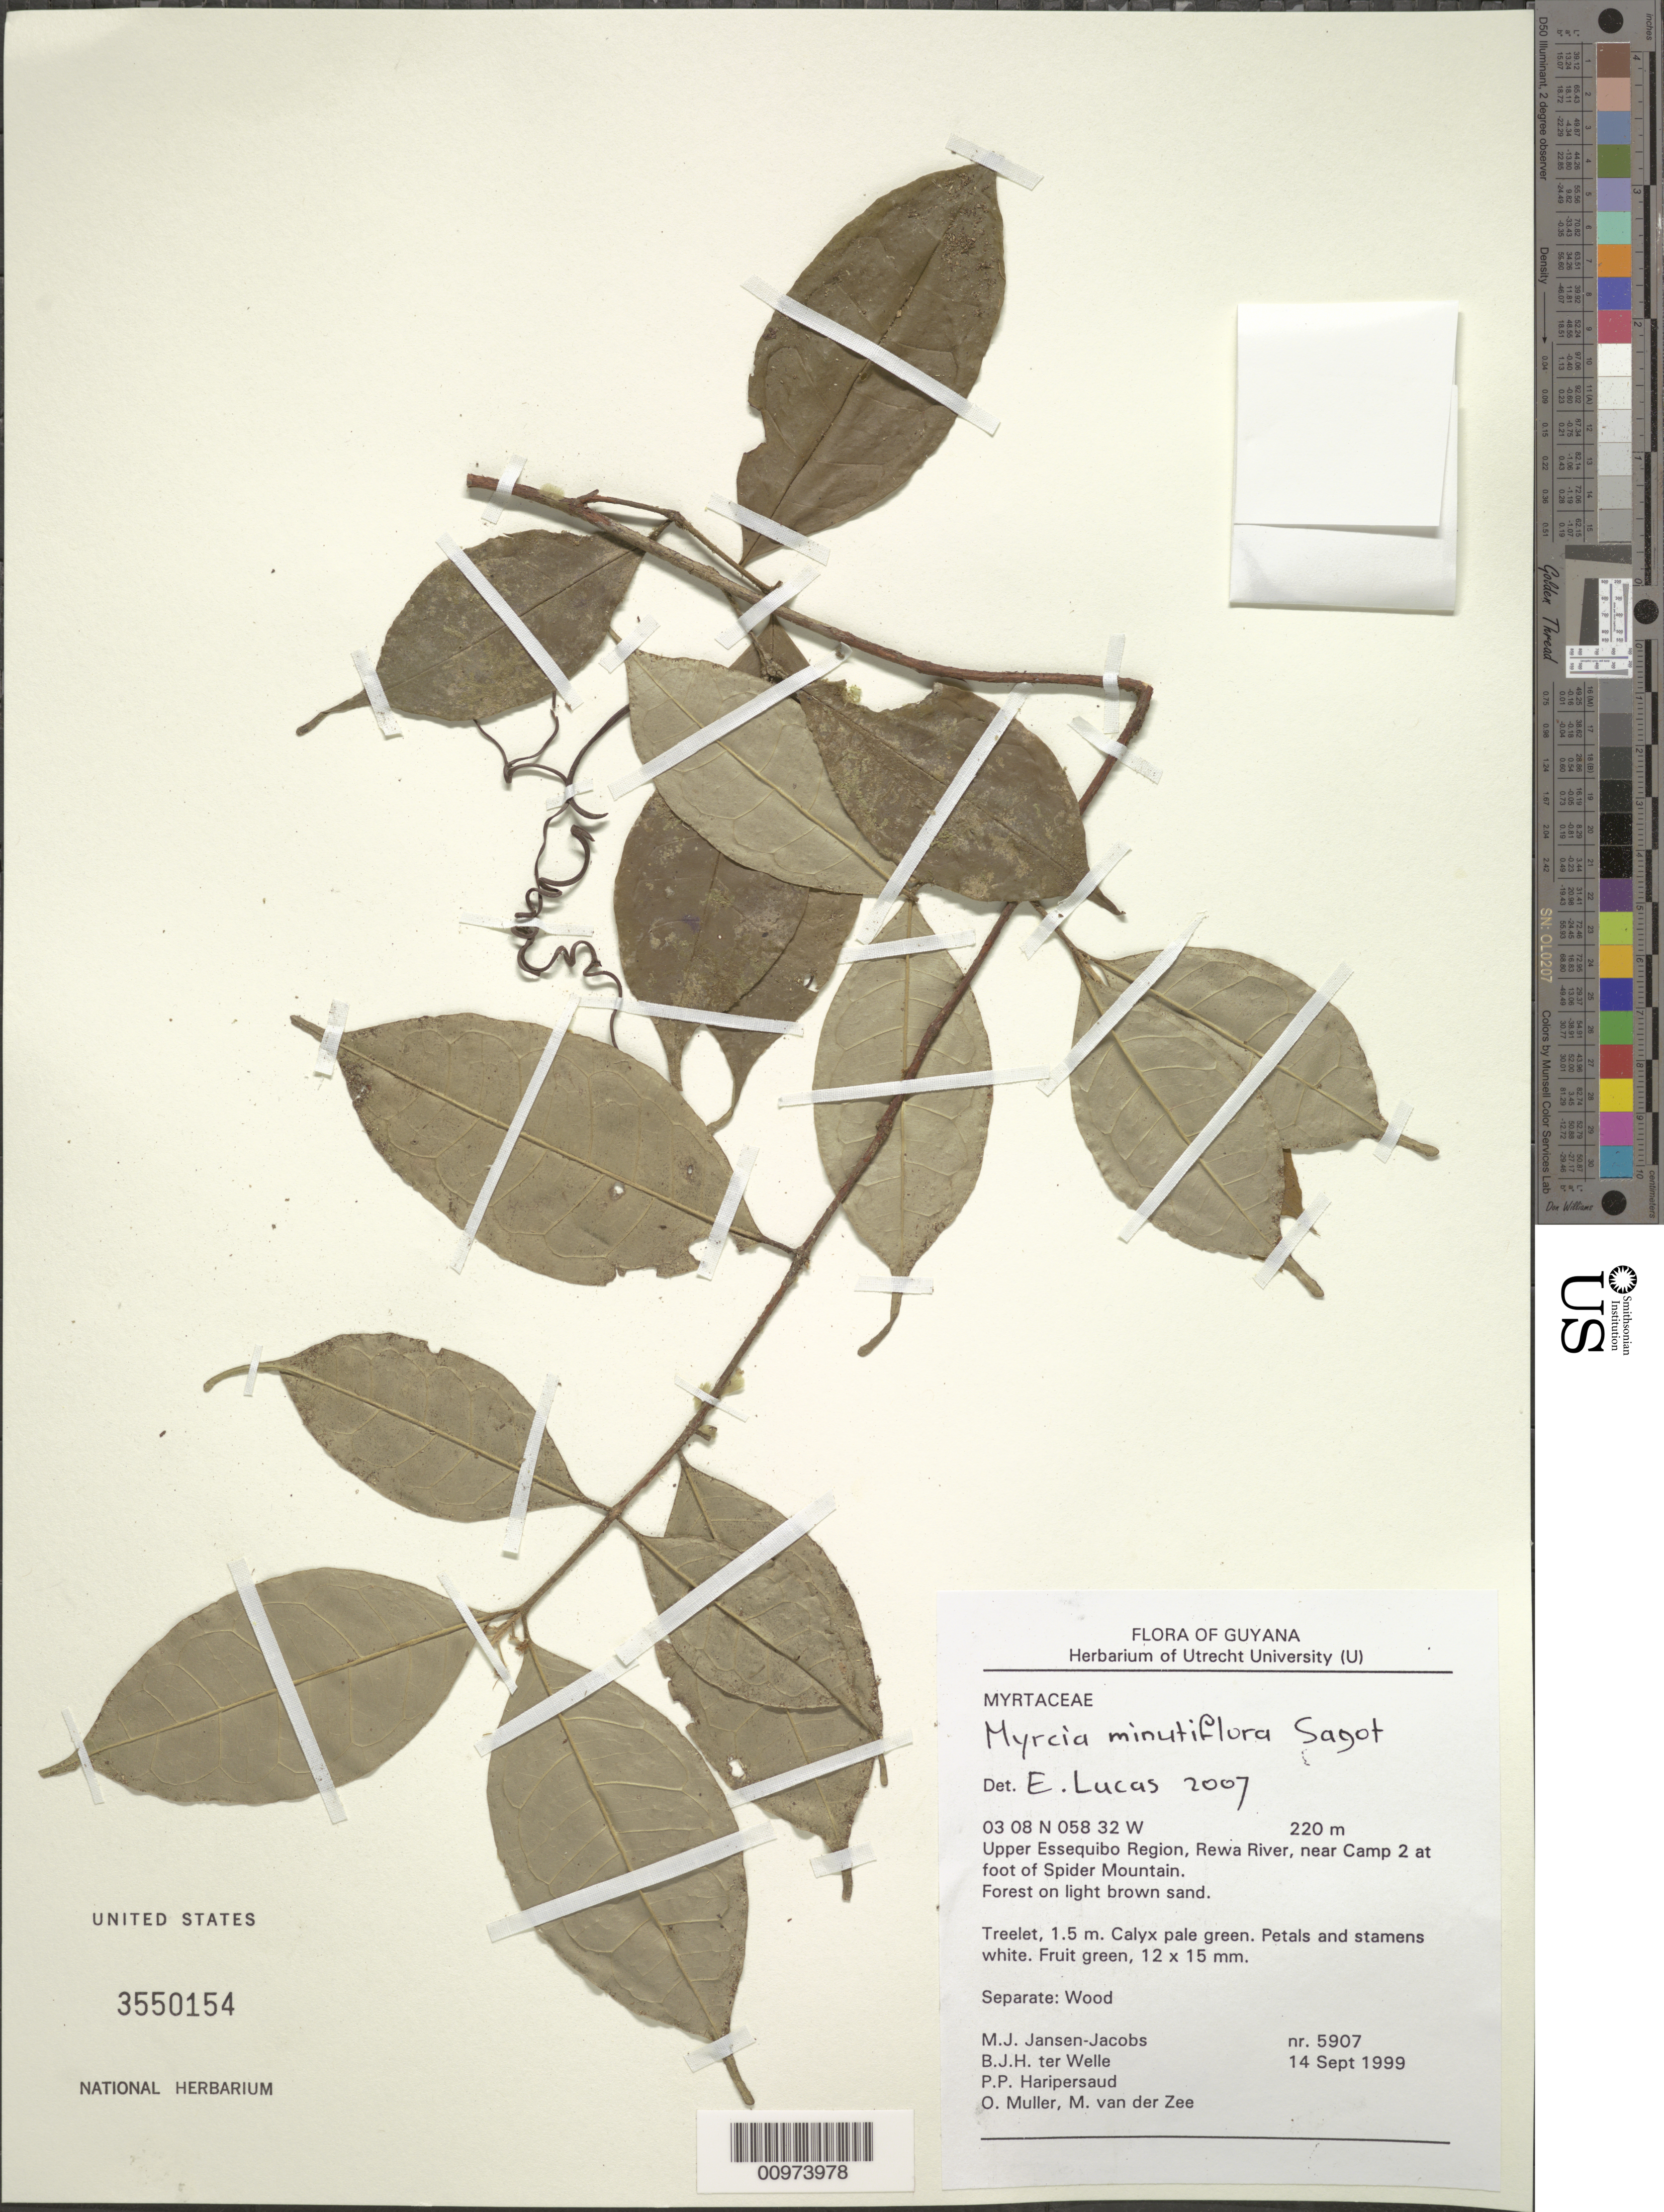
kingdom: Plantae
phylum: Tracheophyta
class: Magnoliopsida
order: Myrtales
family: Myrtaceae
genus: Myrcia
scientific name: Myrcia minutiflora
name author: Sagot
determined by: Lucas, E.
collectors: M. J. Jansen-Jacobs, B. Welle, P. Haripersaud, O. Muller & M. van der Zee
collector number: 5907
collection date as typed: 14-Sep-99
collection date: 1999-09-14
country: Guyana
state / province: U. Takutu-U. Essequibo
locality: Rewa River, at foot of Spider Mts., near camp 2, Upper Essequibo Region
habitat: Forest on light brown sand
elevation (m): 220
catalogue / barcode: US 3550154